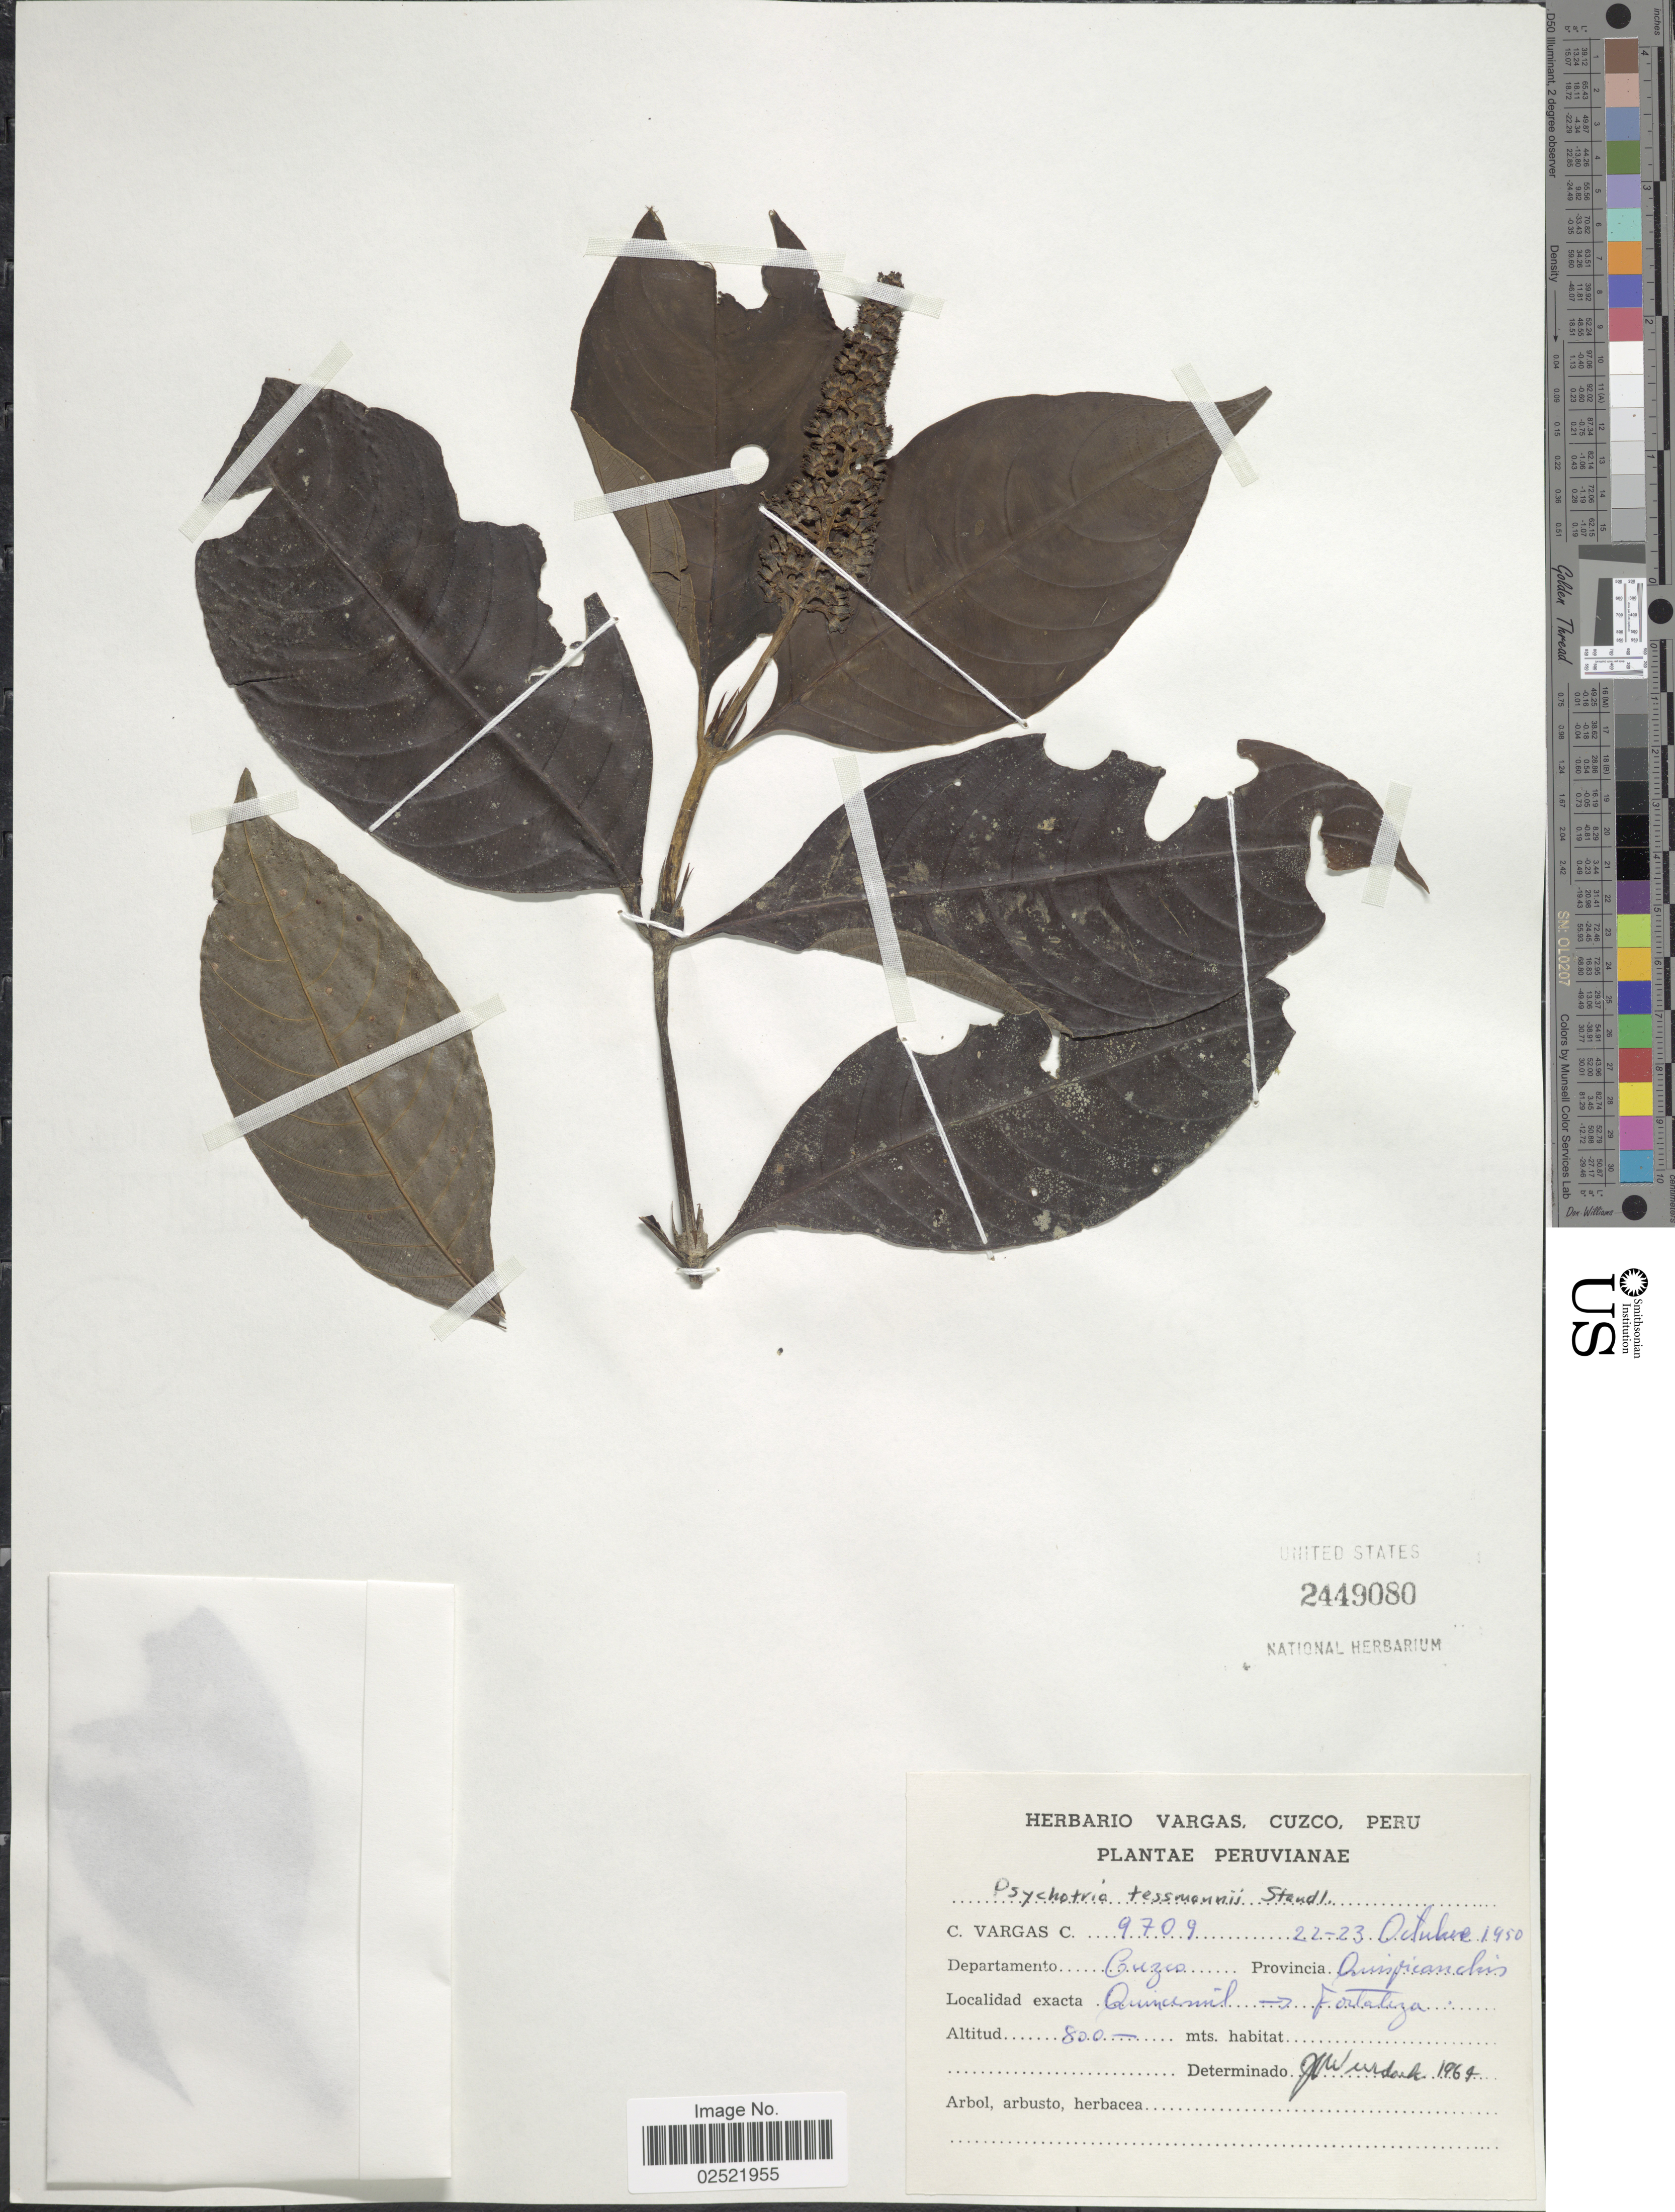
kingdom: Plantae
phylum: Tracheophyta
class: Magnoliopsida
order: Gentianales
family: Rubiaceae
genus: Psychotria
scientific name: Psychotria tessmannii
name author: Standl.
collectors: C. Vargas Calderón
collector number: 9709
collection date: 1950-10-22/1950-10-23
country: Peru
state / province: Cusco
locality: Provincia Quispicanchis, Quincemil -> Fortaleza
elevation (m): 800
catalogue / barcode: US 2449080